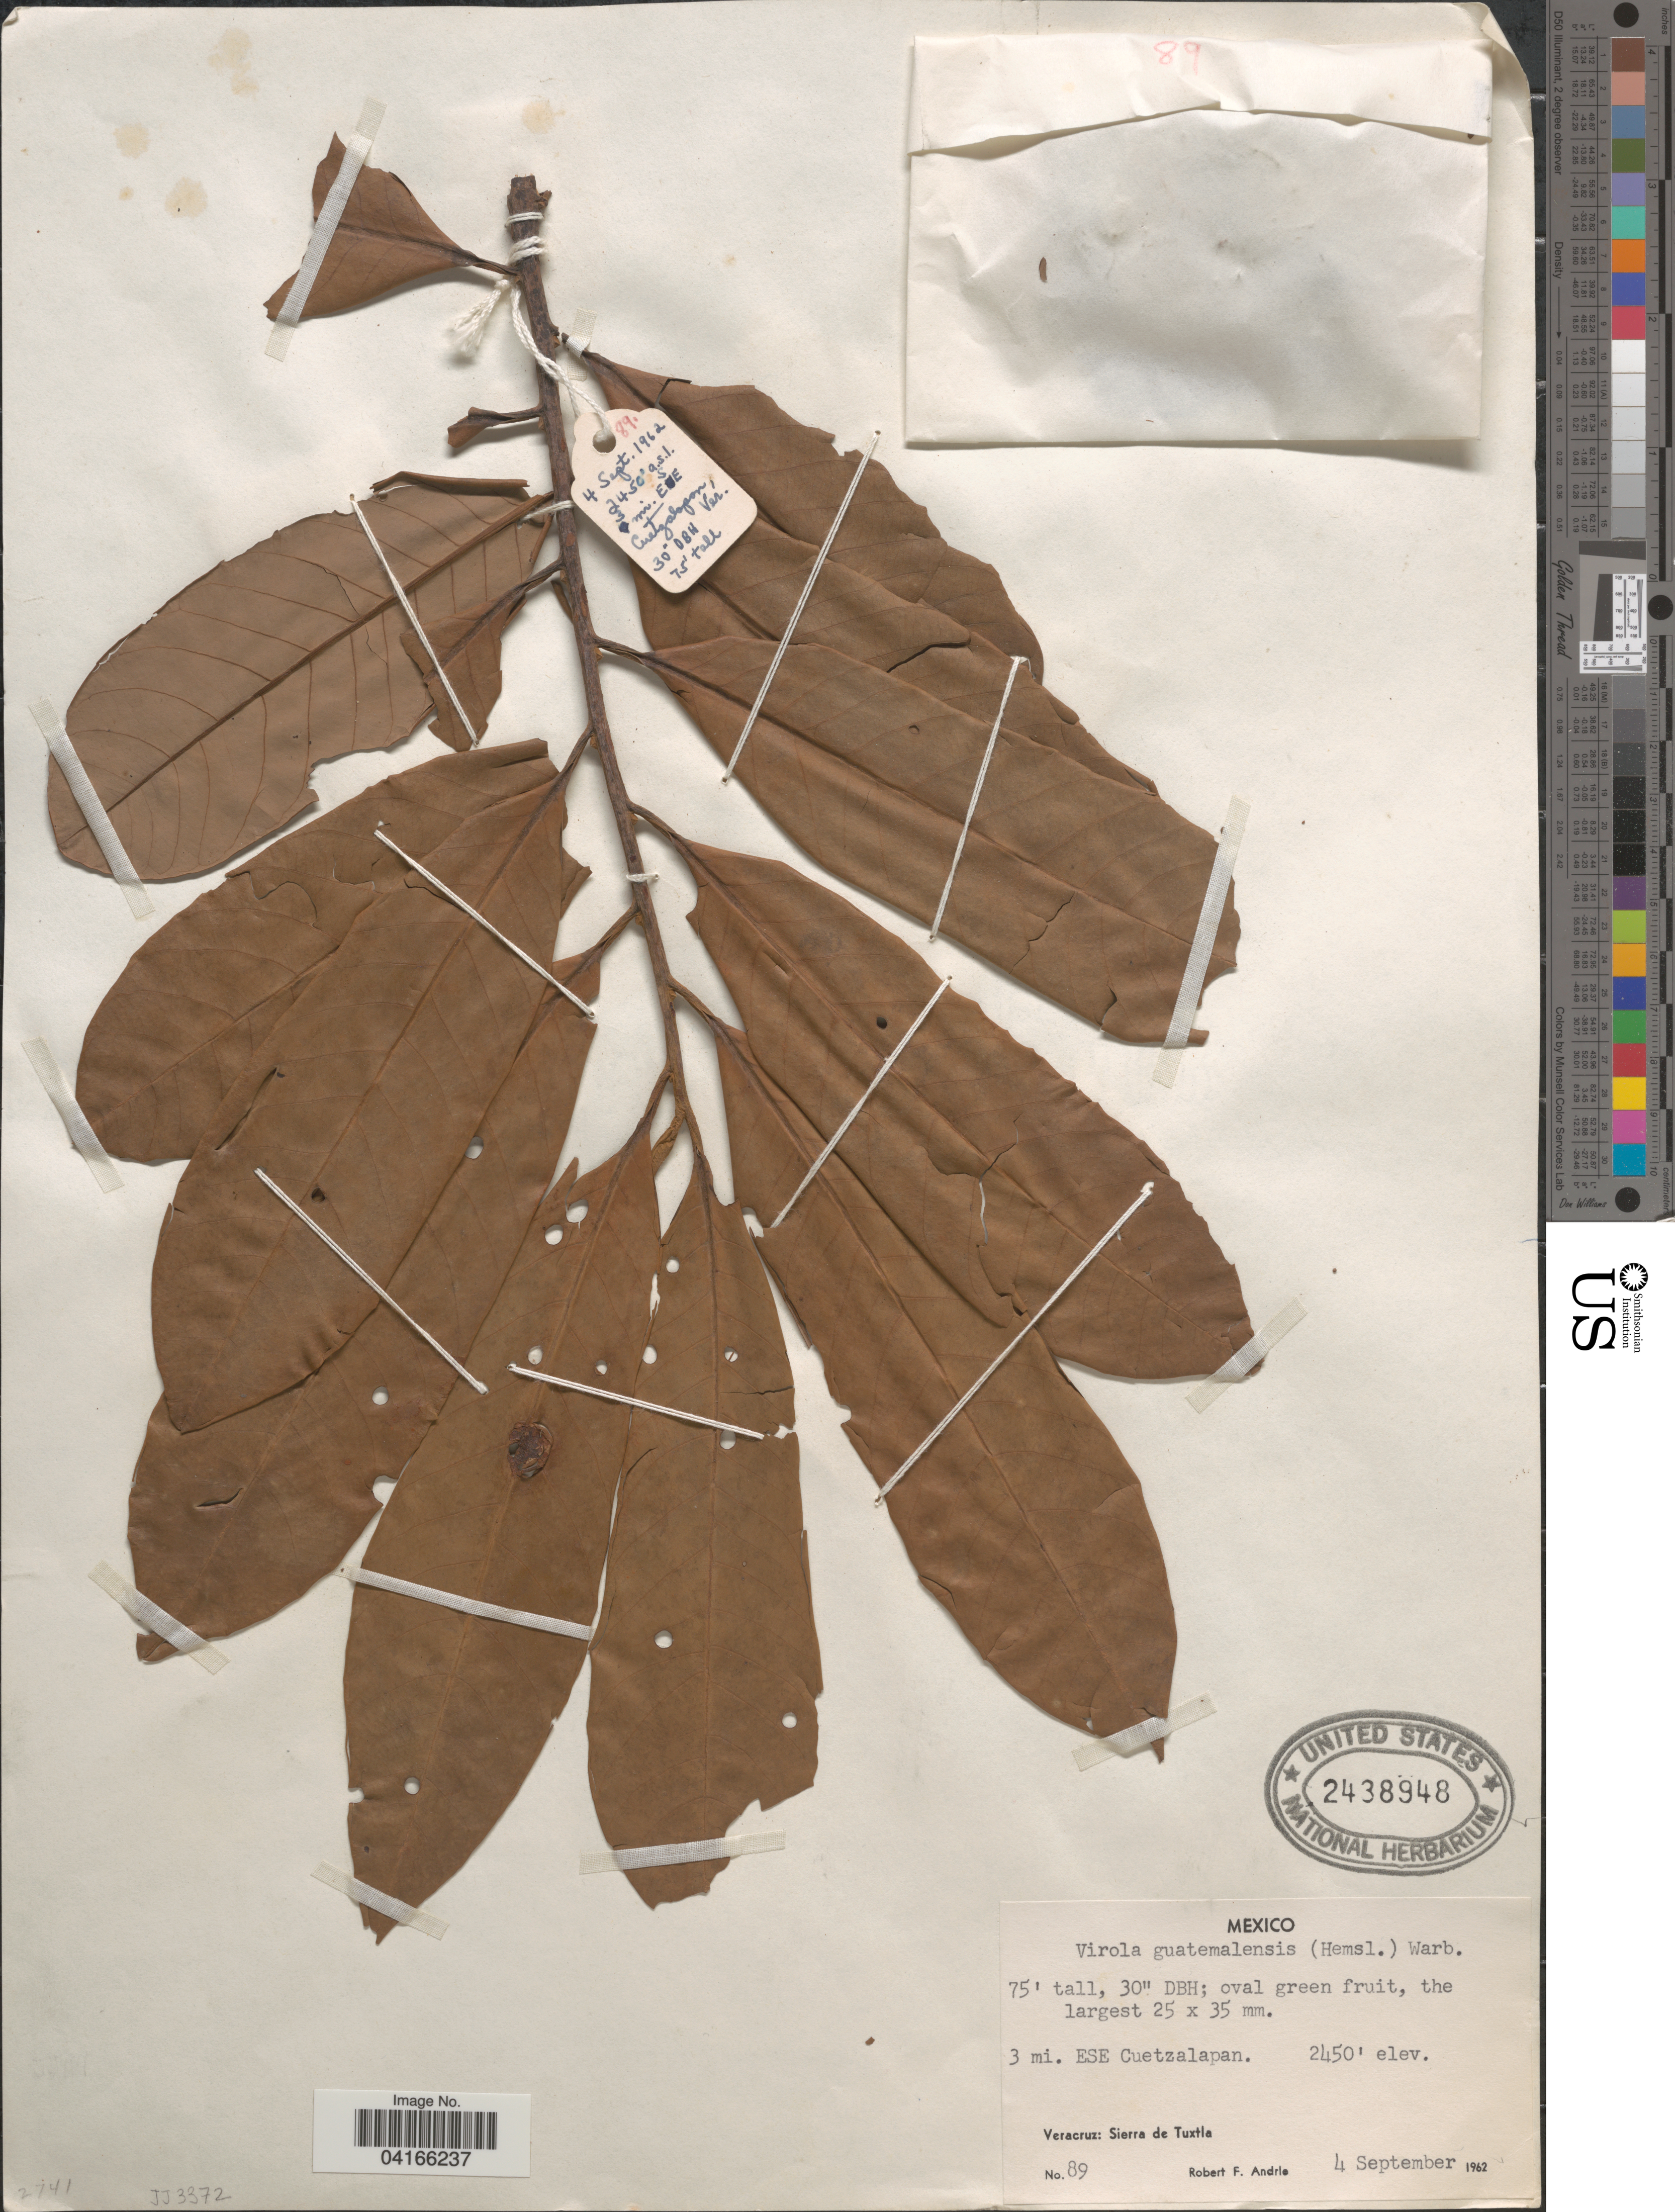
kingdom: Plantae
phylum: Tracheophyta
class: Magnoliopsida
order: Magnoliales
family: Myristicaceae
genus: Virola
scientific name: Virola guatemalensis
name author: (Hemsl.) Warb.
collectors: R. Andrle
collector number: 89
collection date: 1962-09-04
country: Mexico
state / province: Veracruz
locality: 3 mi. ESE Cuetzalapan. Veracruz: Sierra de Tuxtla.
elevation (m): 747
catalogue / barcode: US 2438948